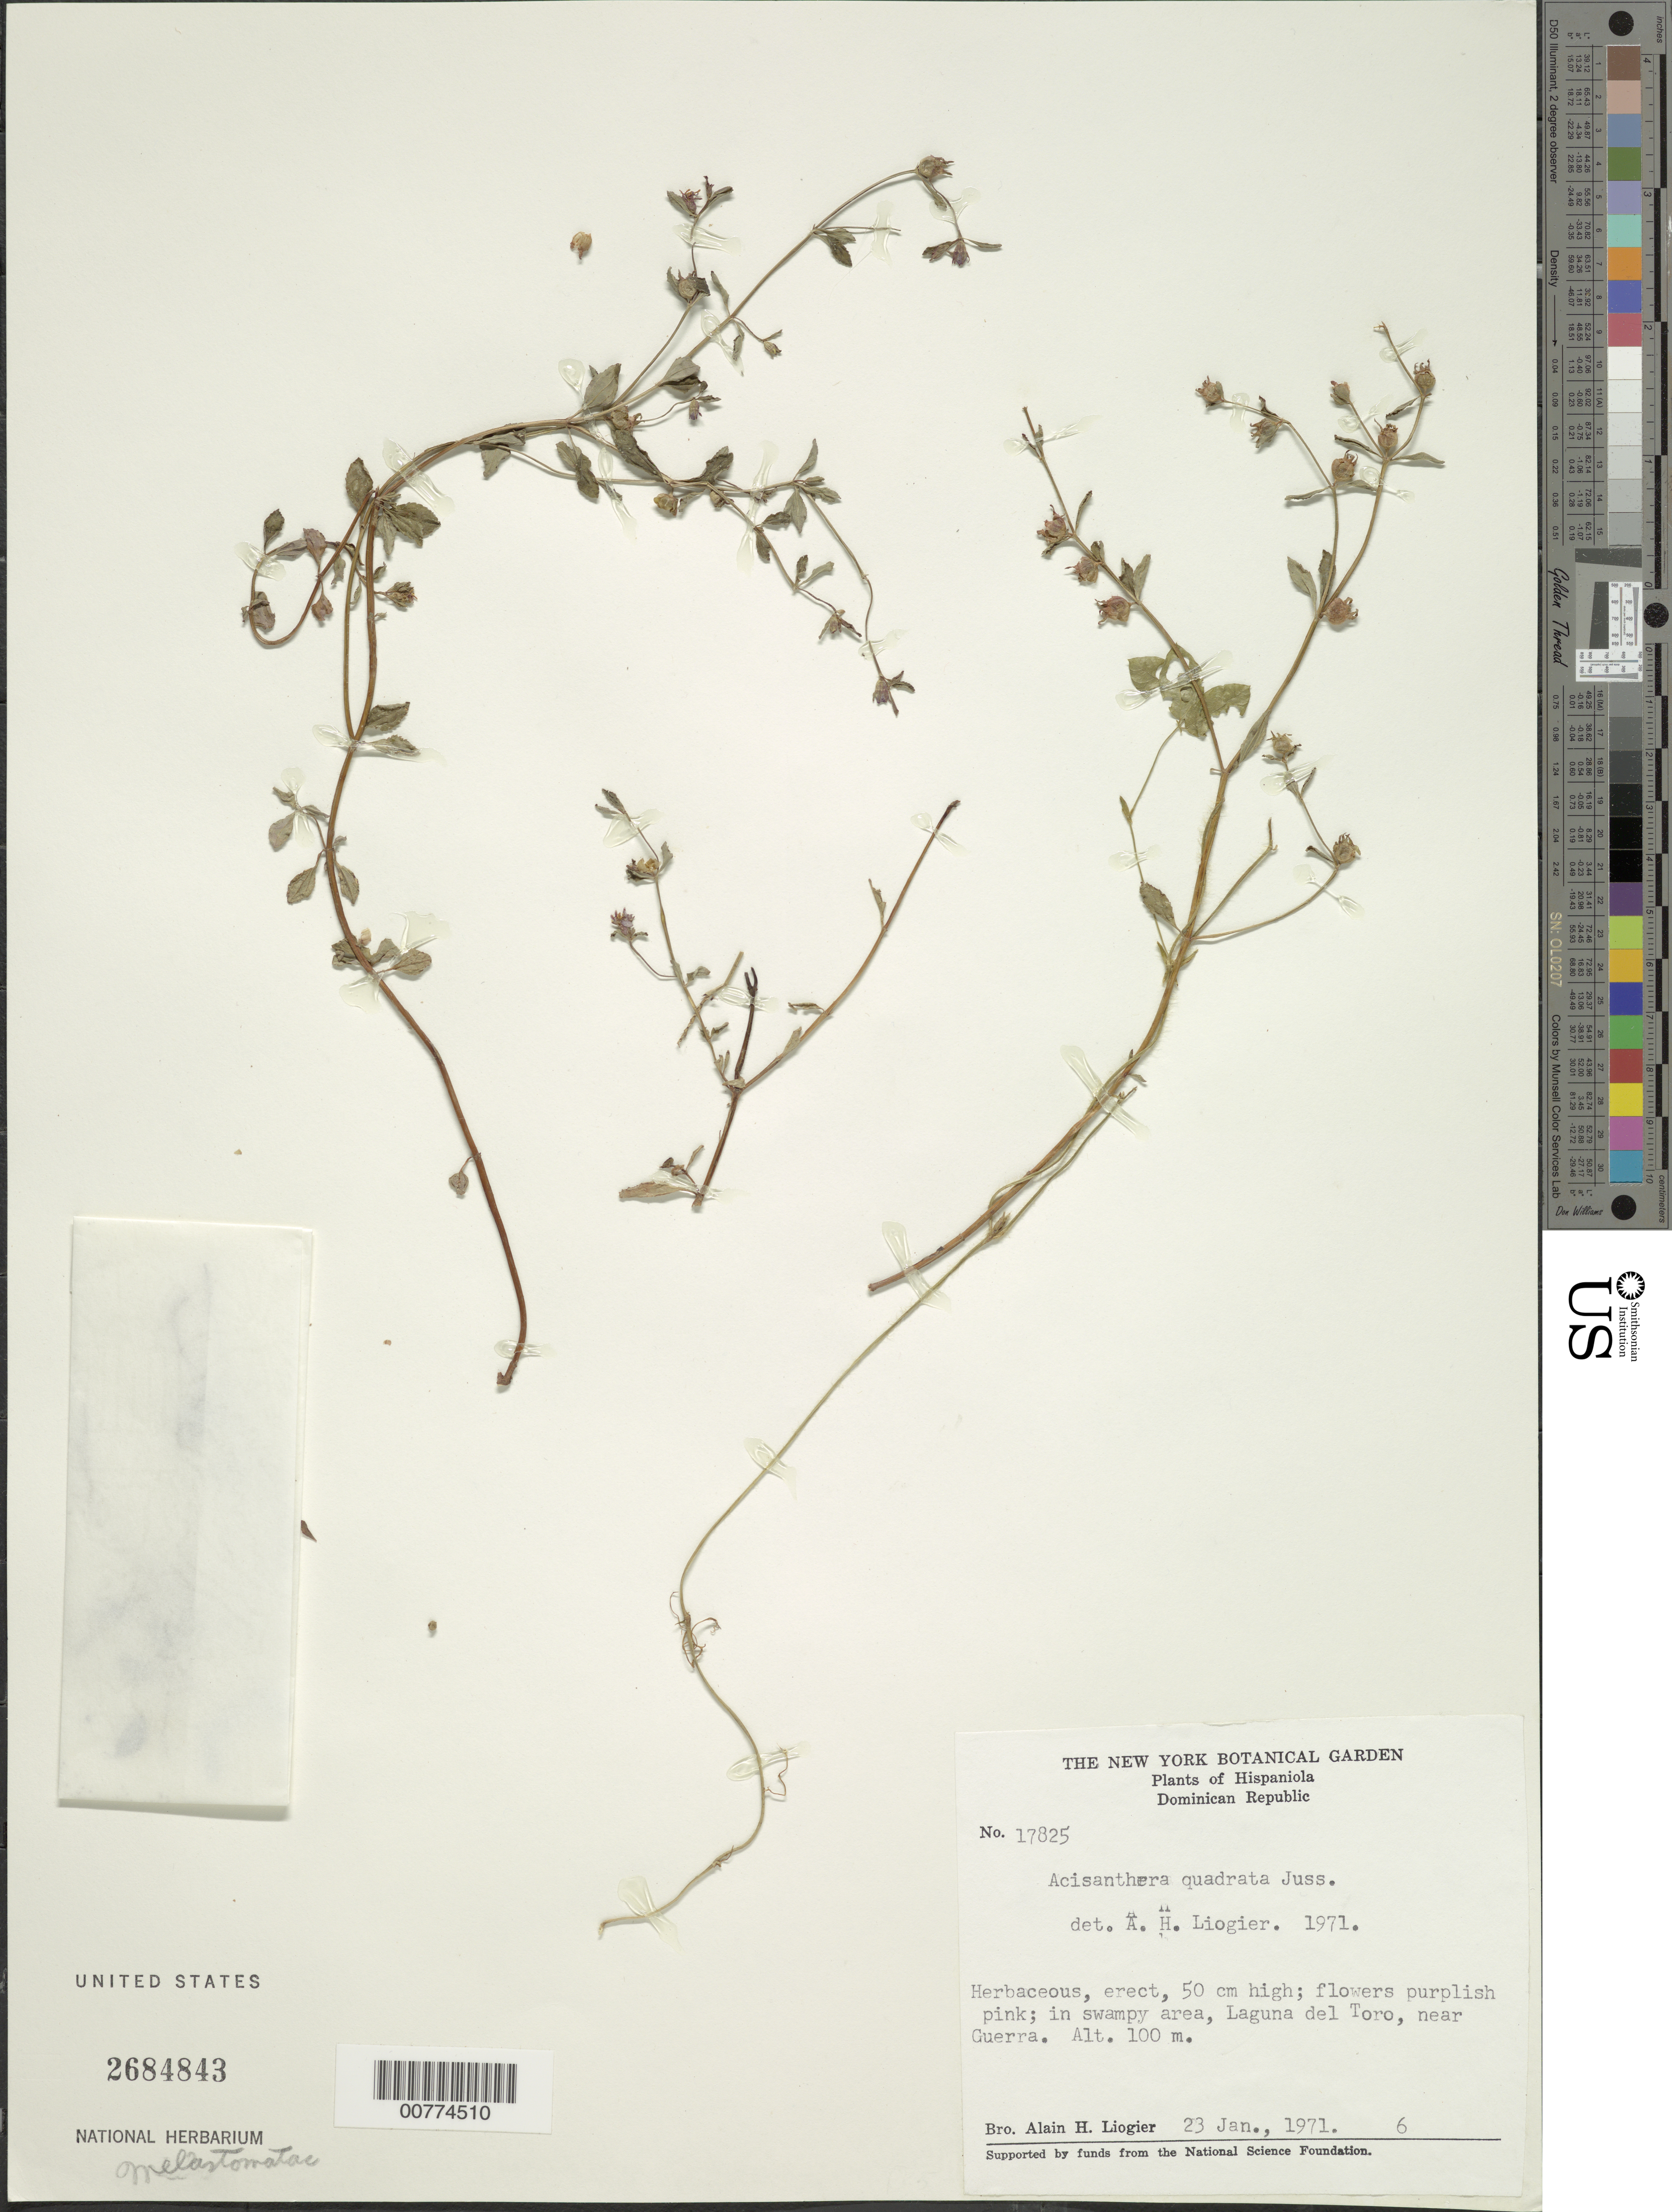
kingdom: Plantae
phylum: Tracheophyta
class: Magnoliopsida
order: Myrtales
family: Melastomataceae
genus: Acisanthera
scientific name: Acisanthera erecta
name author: Gleason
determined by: Nunes da Silva, Diego, (RB), Jardim Botanico do Rio de Janeiro - Herbario (BRAZIL)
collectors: A. H. Liogier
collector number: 17825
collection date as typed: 23 Jan 1971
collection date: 1971-01-23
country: Dominican Republic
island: Hispaniola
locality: Laguna del Toro, near Guerra.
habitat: In swampy area.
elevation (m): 100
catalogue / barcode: US 2684843